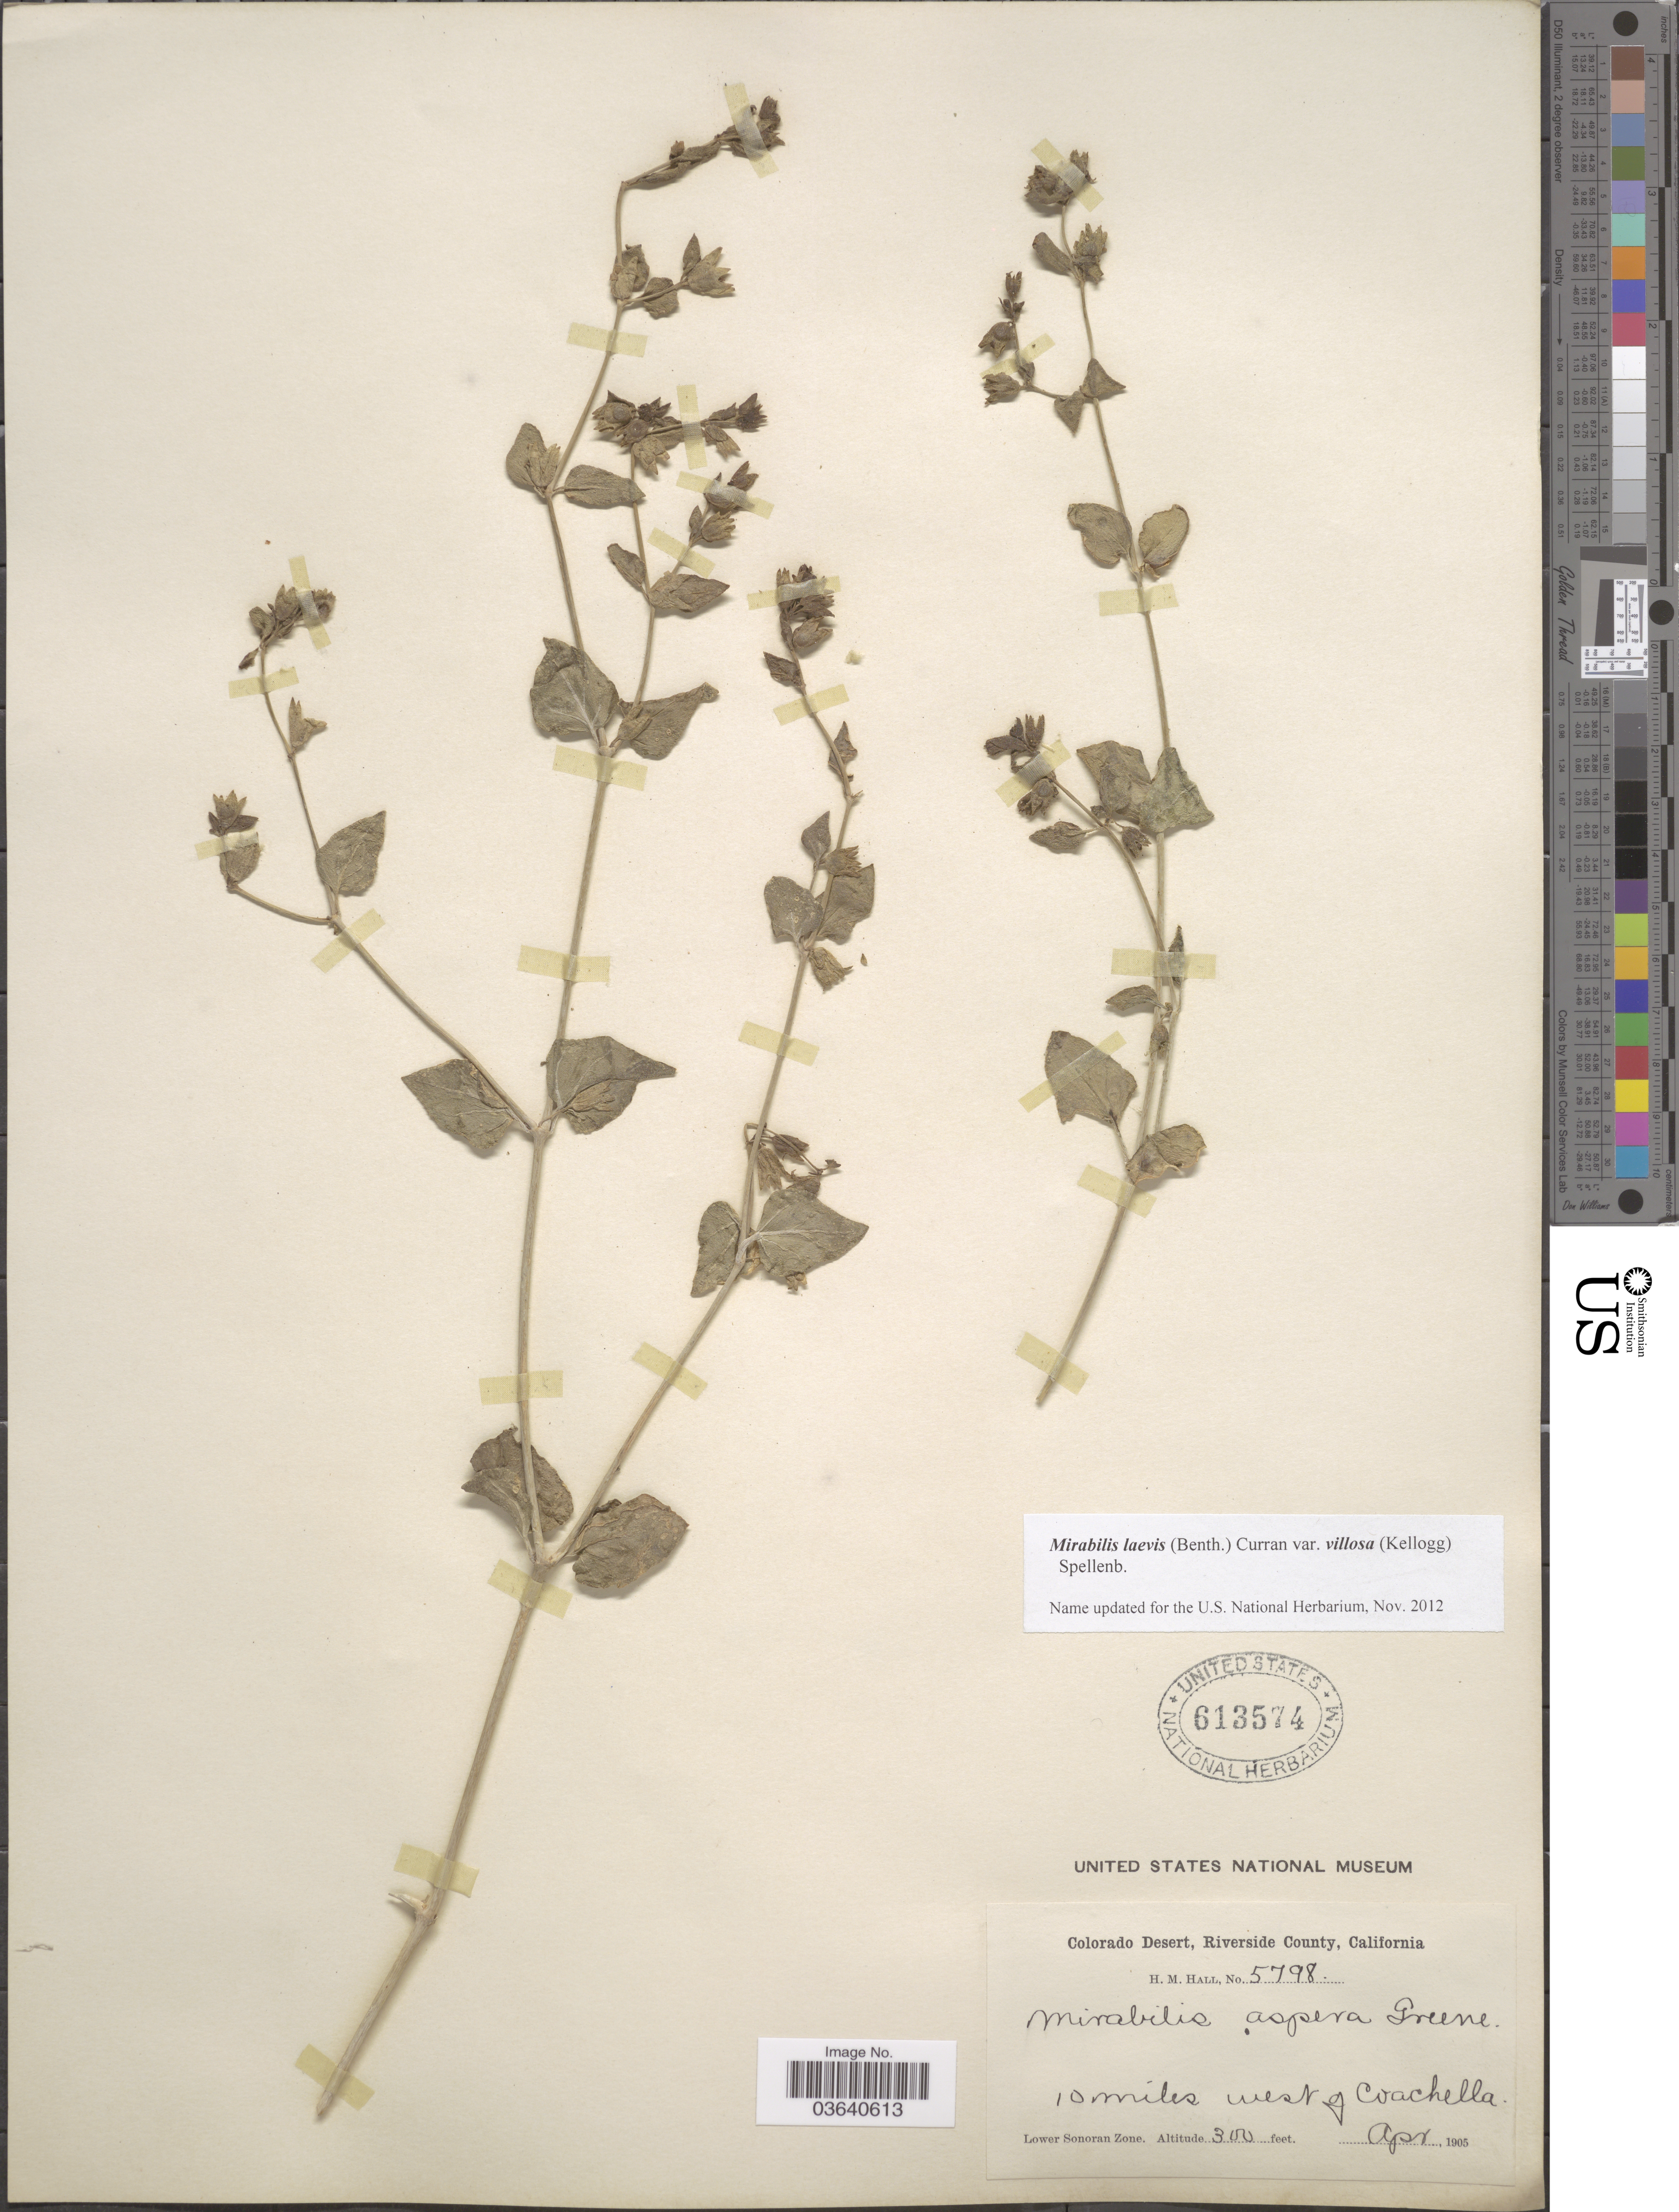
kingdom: Plantae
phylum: Tracheophyta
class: Magnoliopsida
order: Caryophyllales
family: Nyctaginaceae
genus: Mirabilis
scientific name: Mirabilis laevis var. villosa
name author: (Kellogg) Spellenb.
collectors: H. M. Hall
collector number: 5798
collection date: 1905-04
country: United States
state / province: California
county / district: Riverside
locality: Colorado Desert, Riverside County. 10 miles west of Coachella. Lower Sonoran Zone.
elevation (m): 91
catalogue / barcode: US 613574